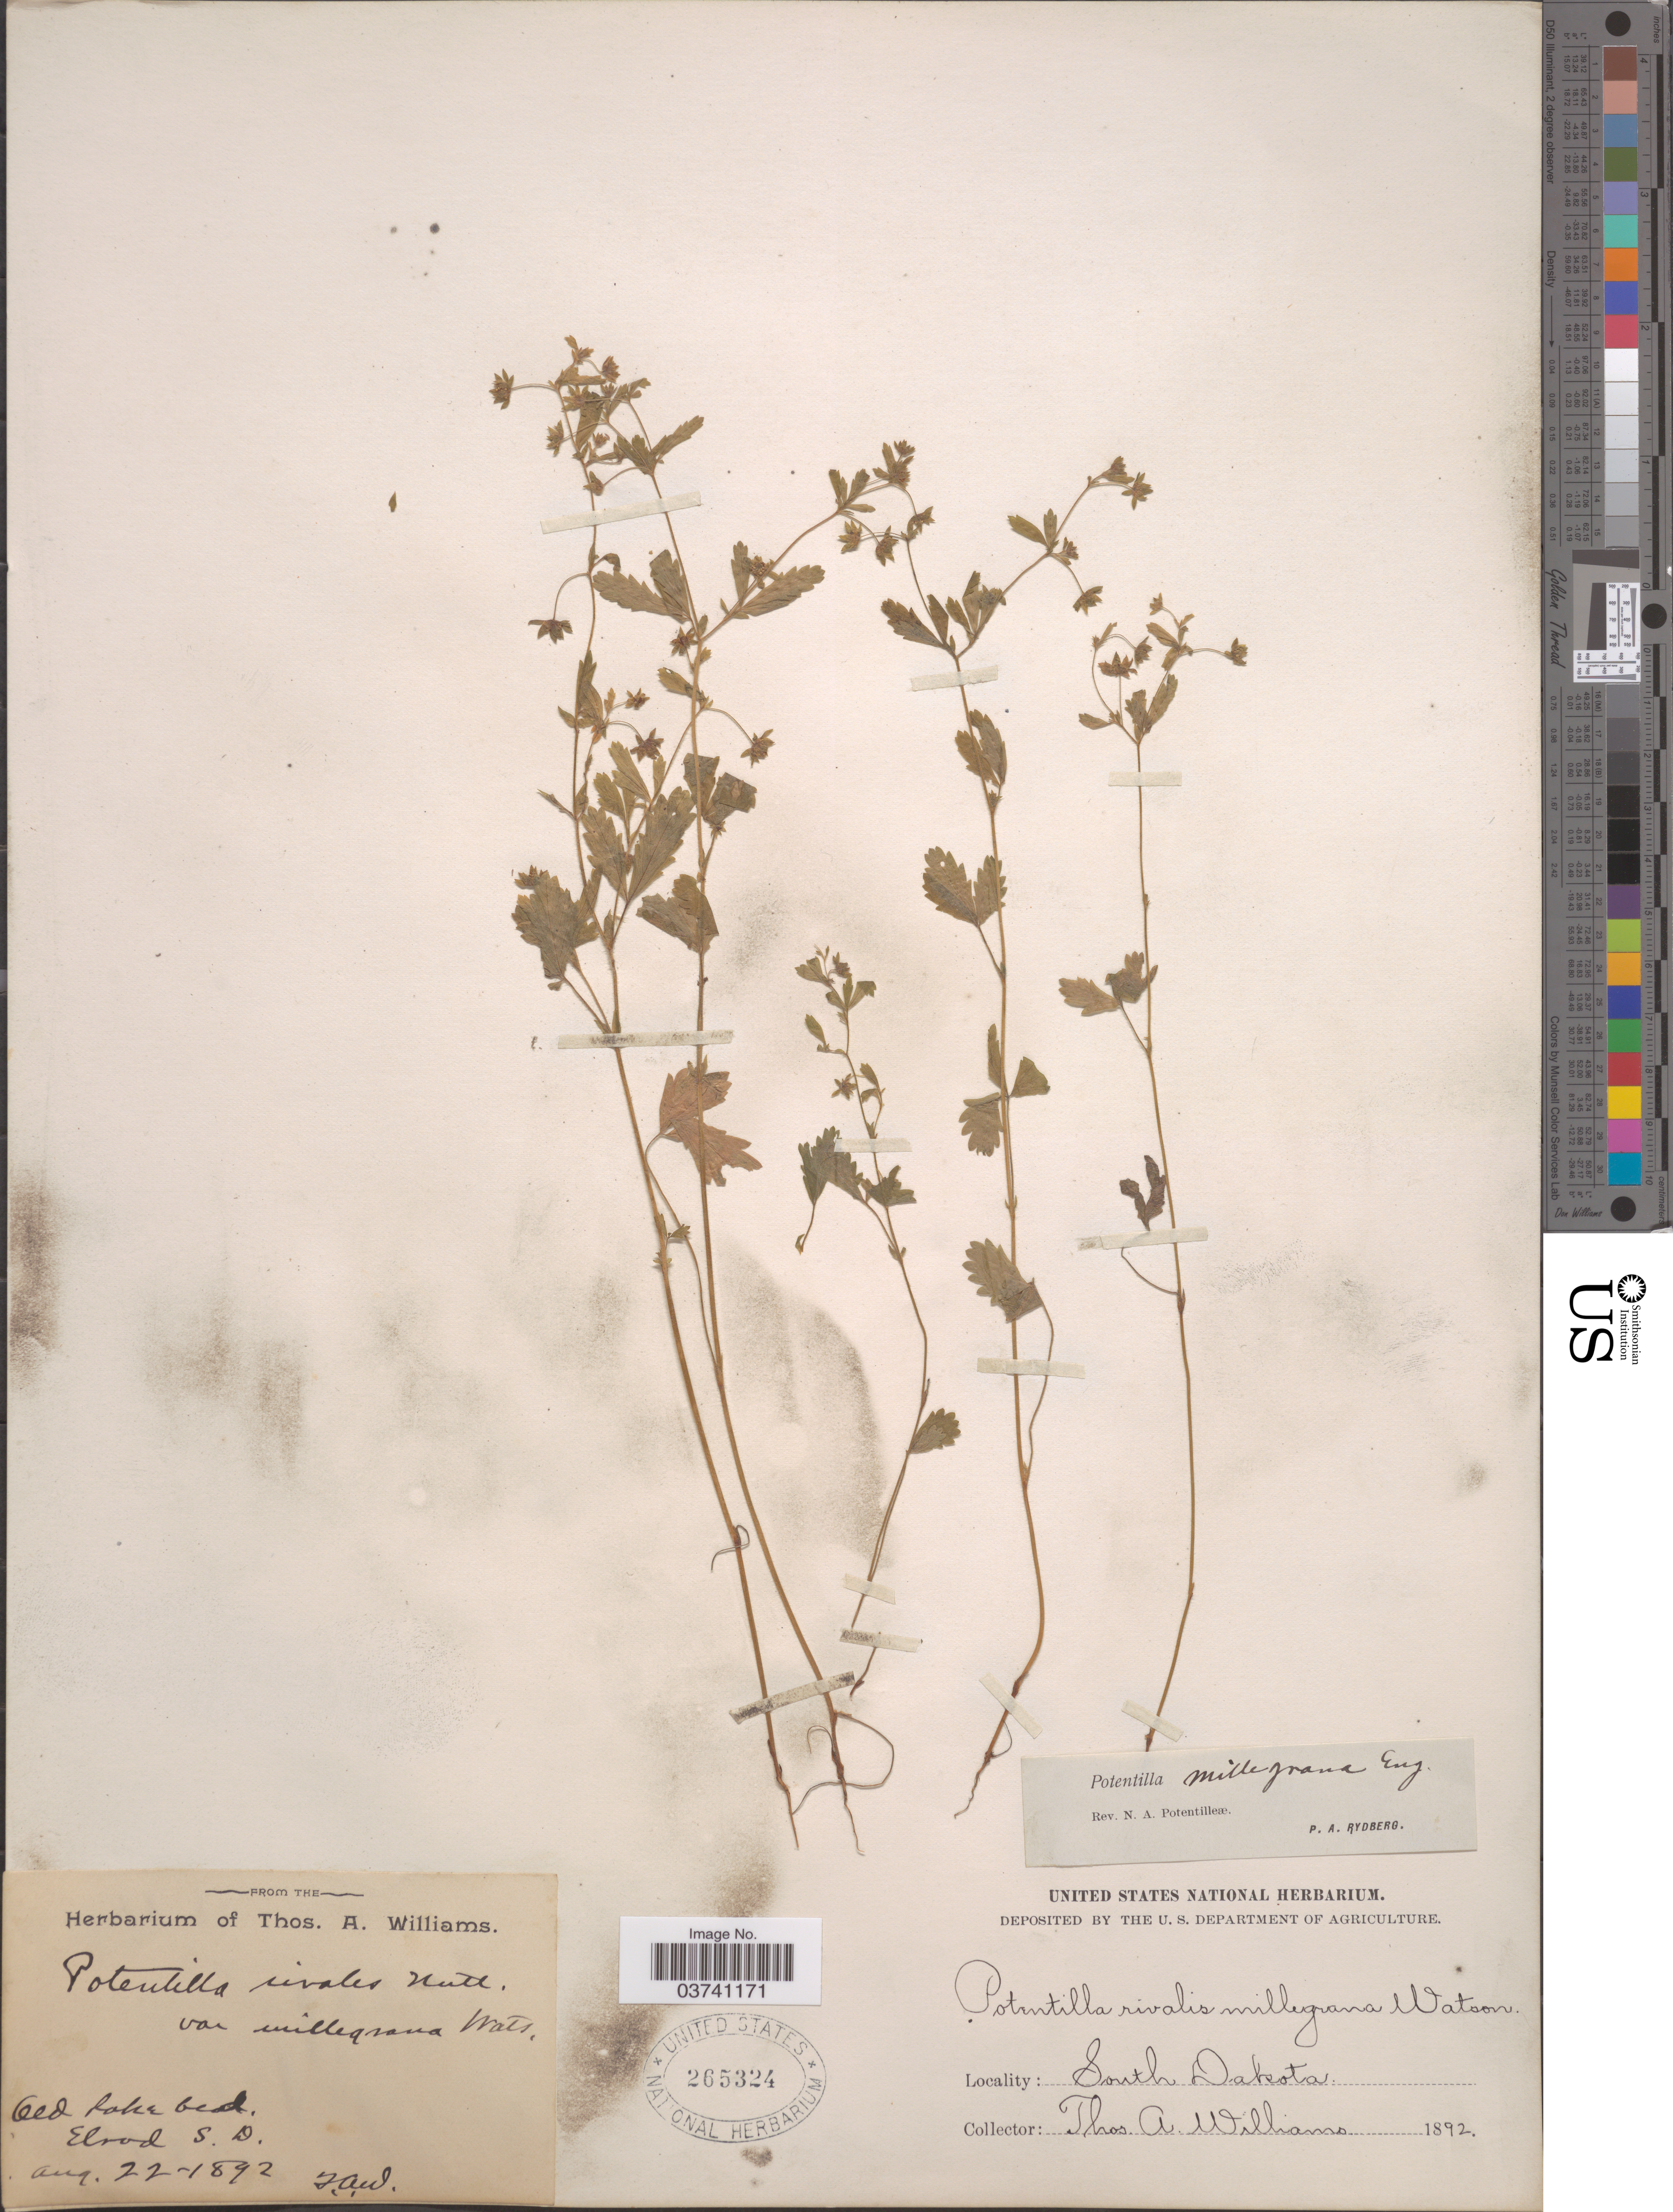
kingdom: Plantae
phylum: Tracheophyta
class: Magnoliopsida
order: Rosales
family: Rosaceae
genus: Potentilla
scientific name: Potentilla rivalis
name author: Nutt.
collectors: T. A. Williams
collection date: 1892-08-22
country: United States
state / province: South Dakota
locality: Old lake bed. Elrod.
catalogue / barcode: US 265324